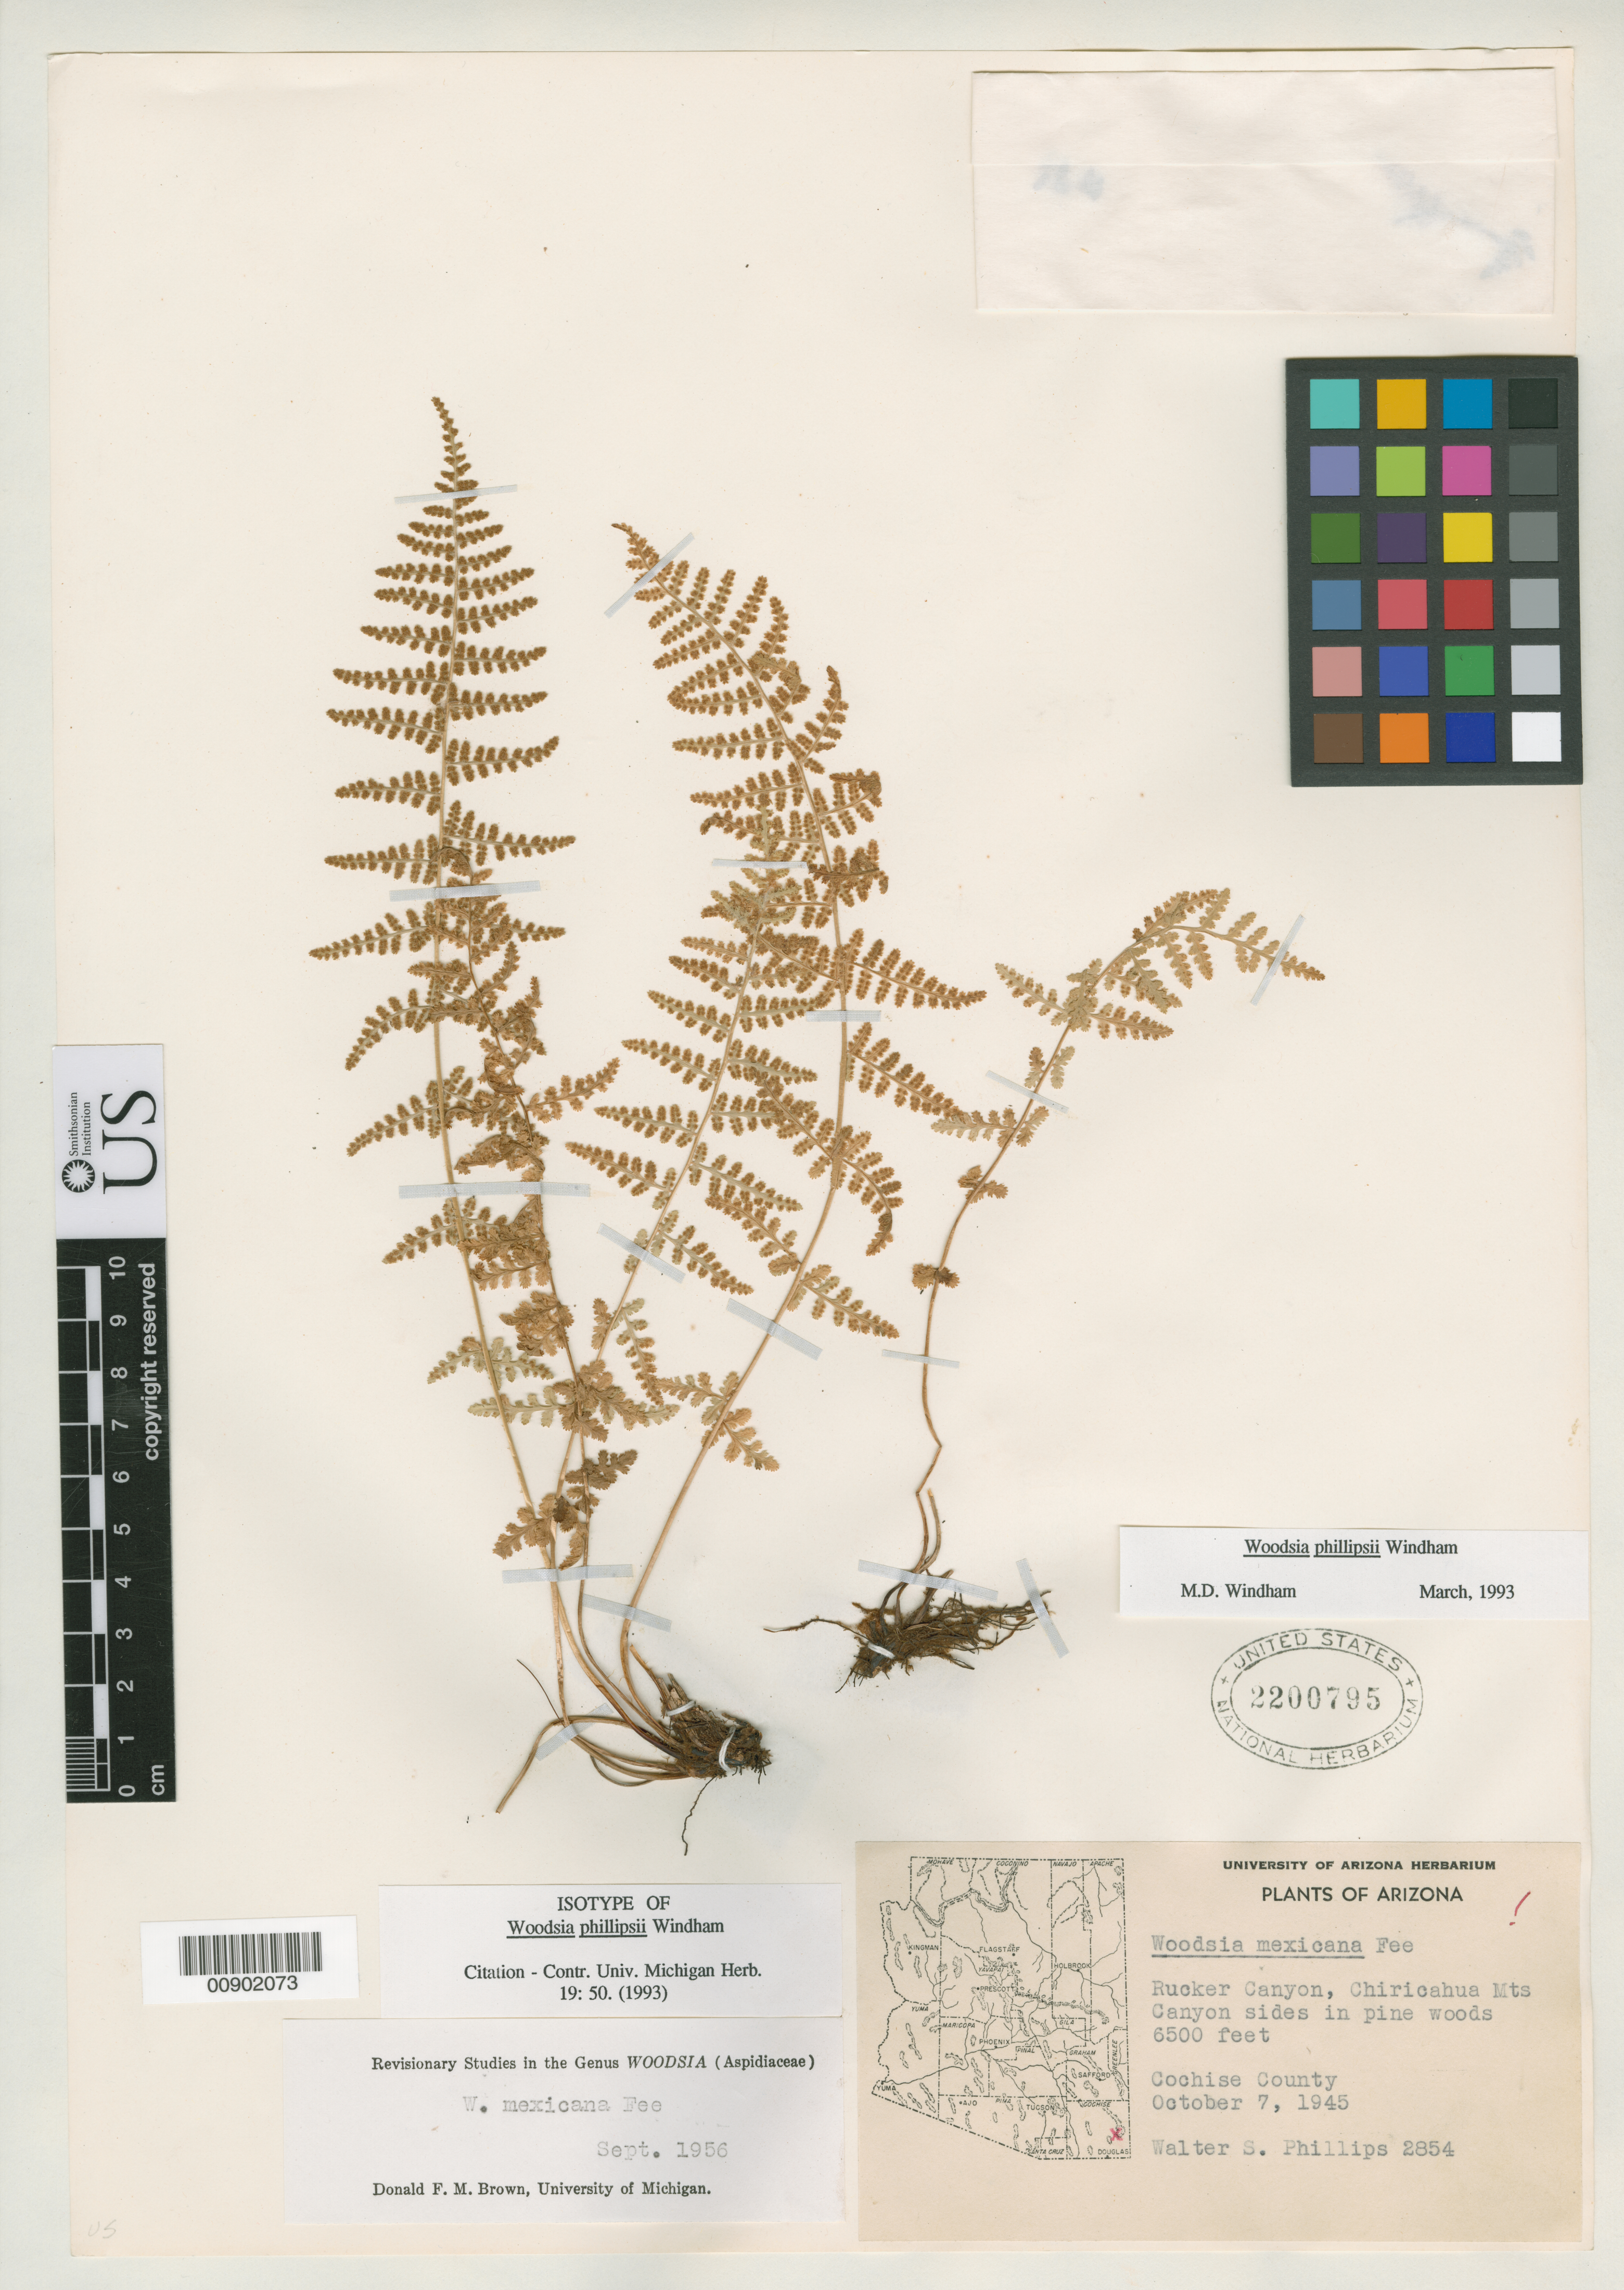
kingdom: Plantae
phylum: Tracheophyta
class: Polypodiopsida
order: Polypodiales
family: Woodsiaceae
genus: Woodsia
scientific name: Woodsia phillipsii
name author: (Windham) Windham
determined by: Windham, M. D., (UT)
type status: Isotype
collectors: W. S. Phillips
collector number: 2854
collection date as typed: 07 Oct 1945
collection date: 1945-10-07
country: United States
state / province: Arizona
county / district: Cochise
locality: Rucker Canyon, Chiricahua Mts., canyon sides in pine woods.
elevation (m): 1981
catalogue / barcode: US 2200795